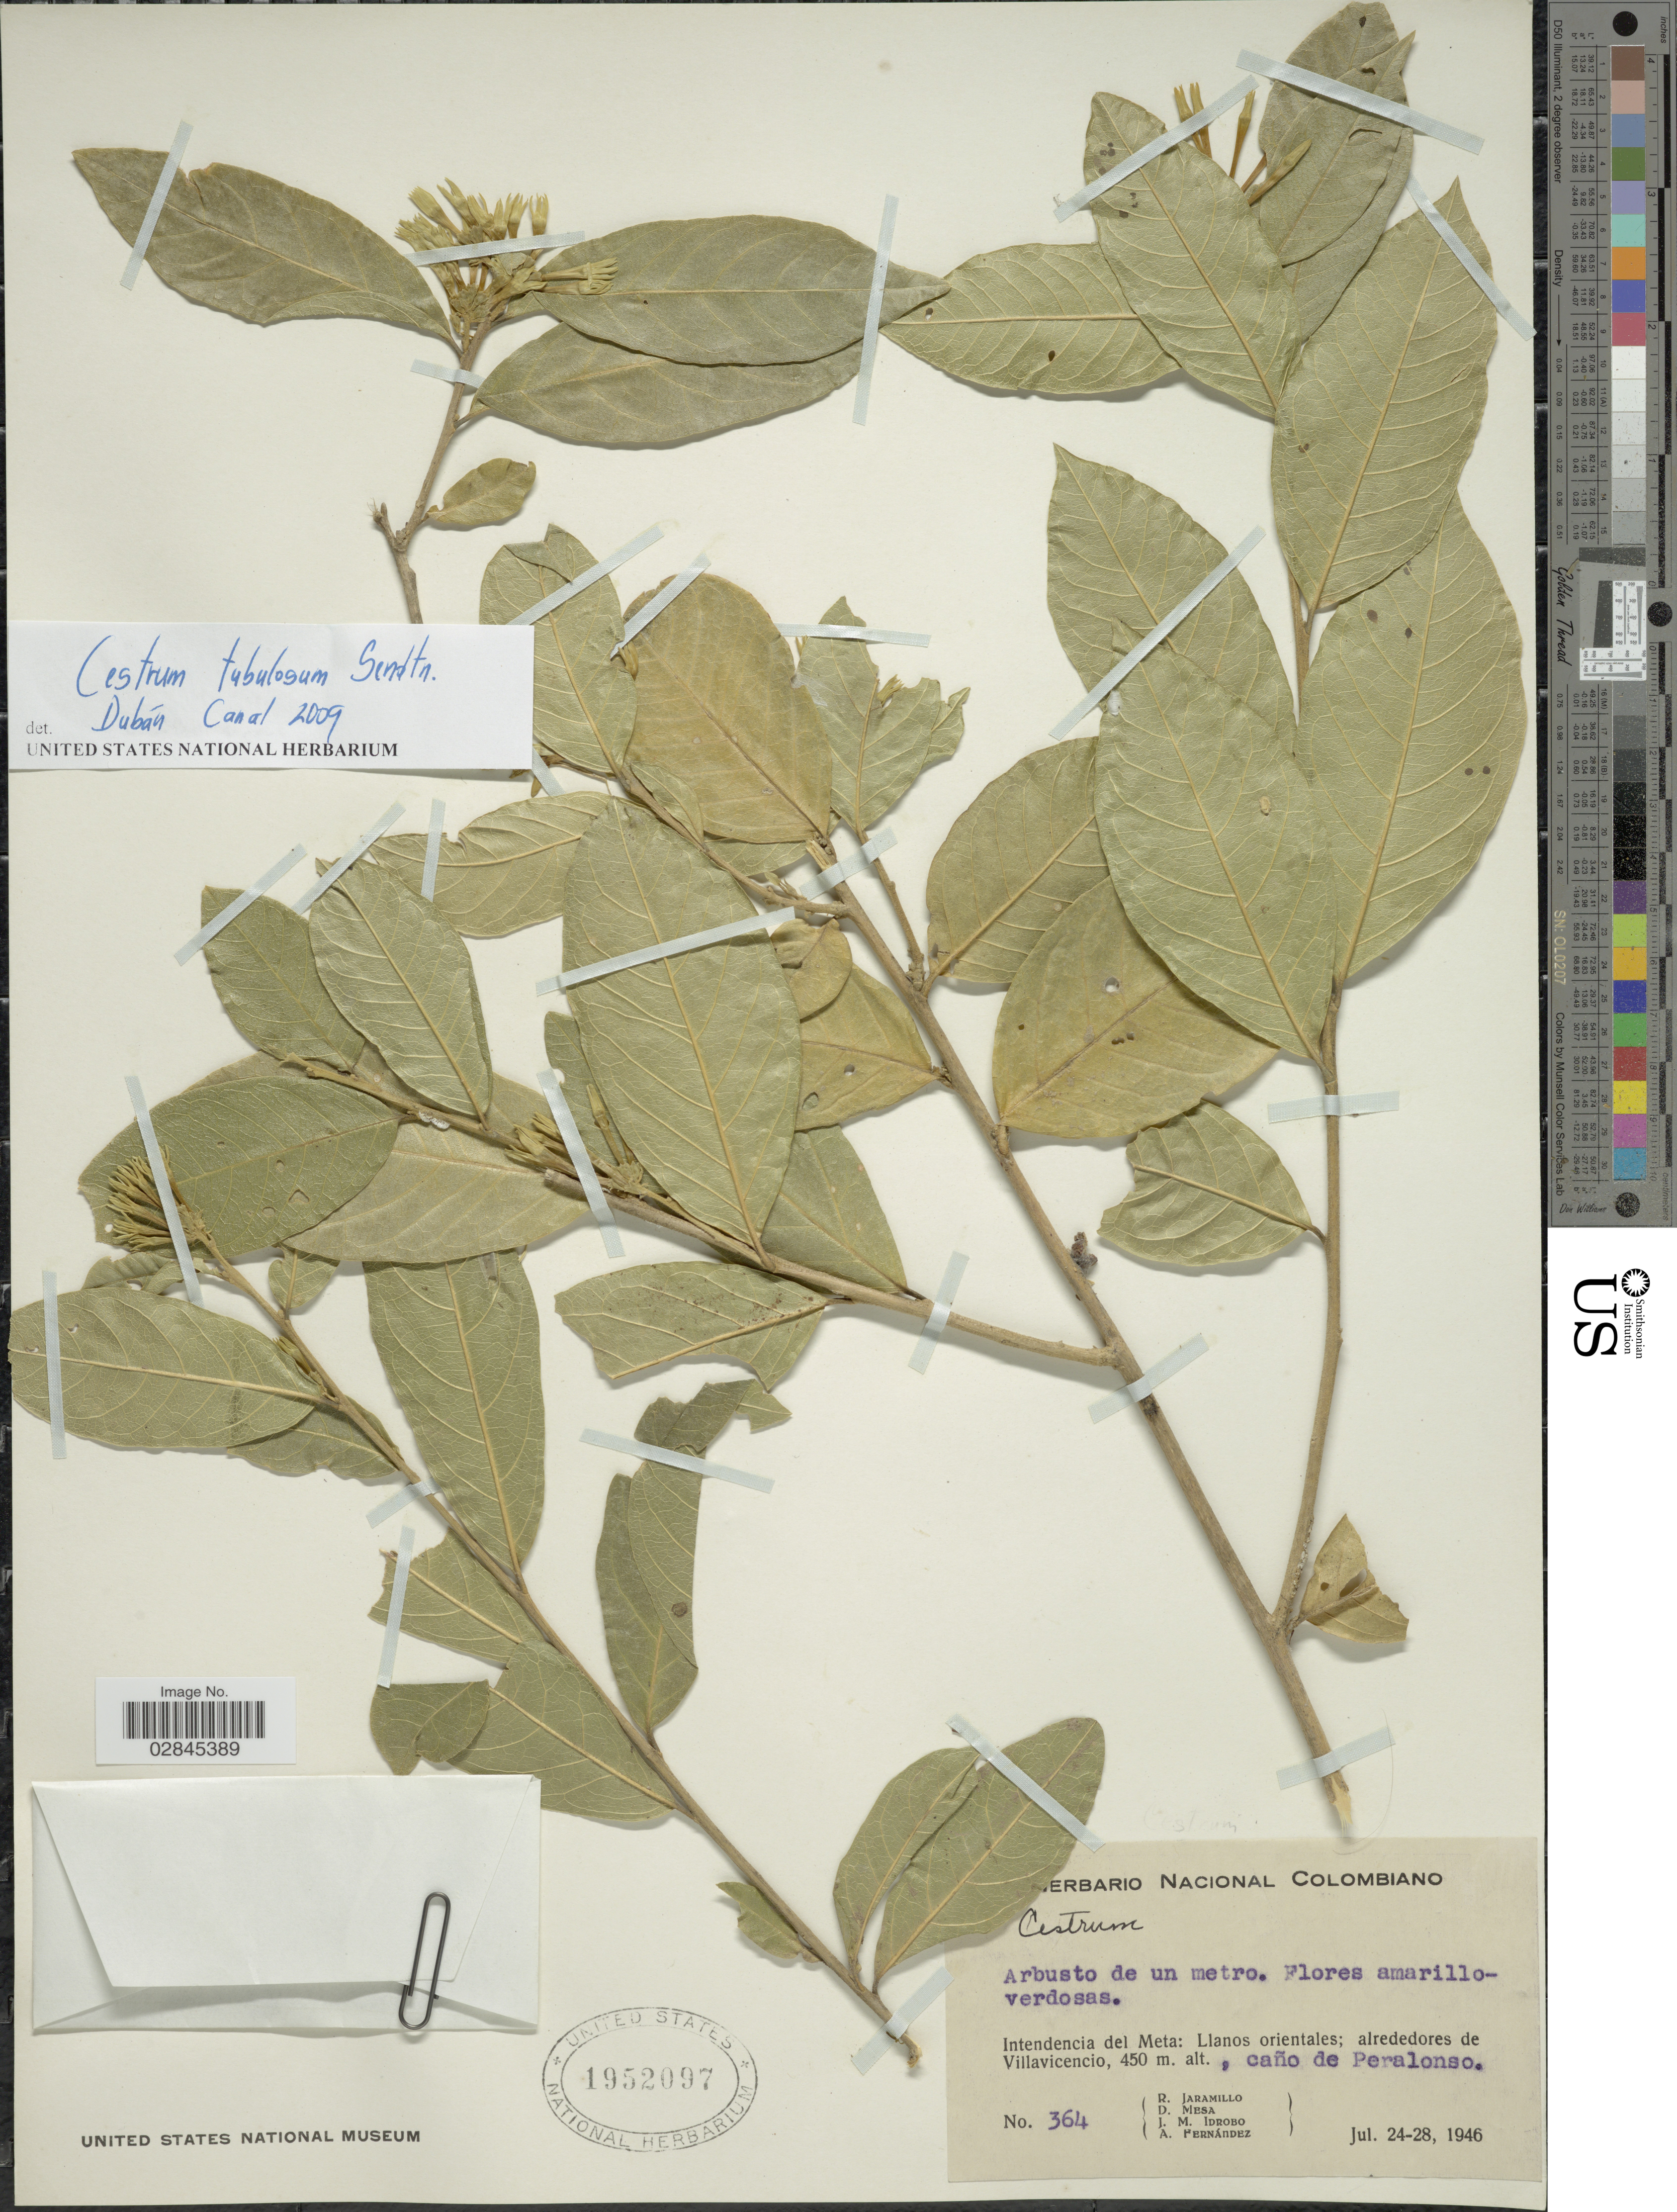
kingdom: Plantae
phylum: Tracheophyta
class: Magnoliopsida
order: Solanales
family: Solanaceae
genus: Cestrum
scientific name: Cestrum tubulosum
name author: Sendtn.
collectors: R. Jaramillo M., D. Mesa, J. M. Idrobo & A. Fernández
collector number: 364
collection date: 1946-07-24/1946-07-28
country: Colombia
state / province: Meta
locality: Intendencia del Meta: Llanos orientales; alrededores de Villavicencio, caño de Peralonso.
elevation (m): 450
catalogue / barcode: US 1952097